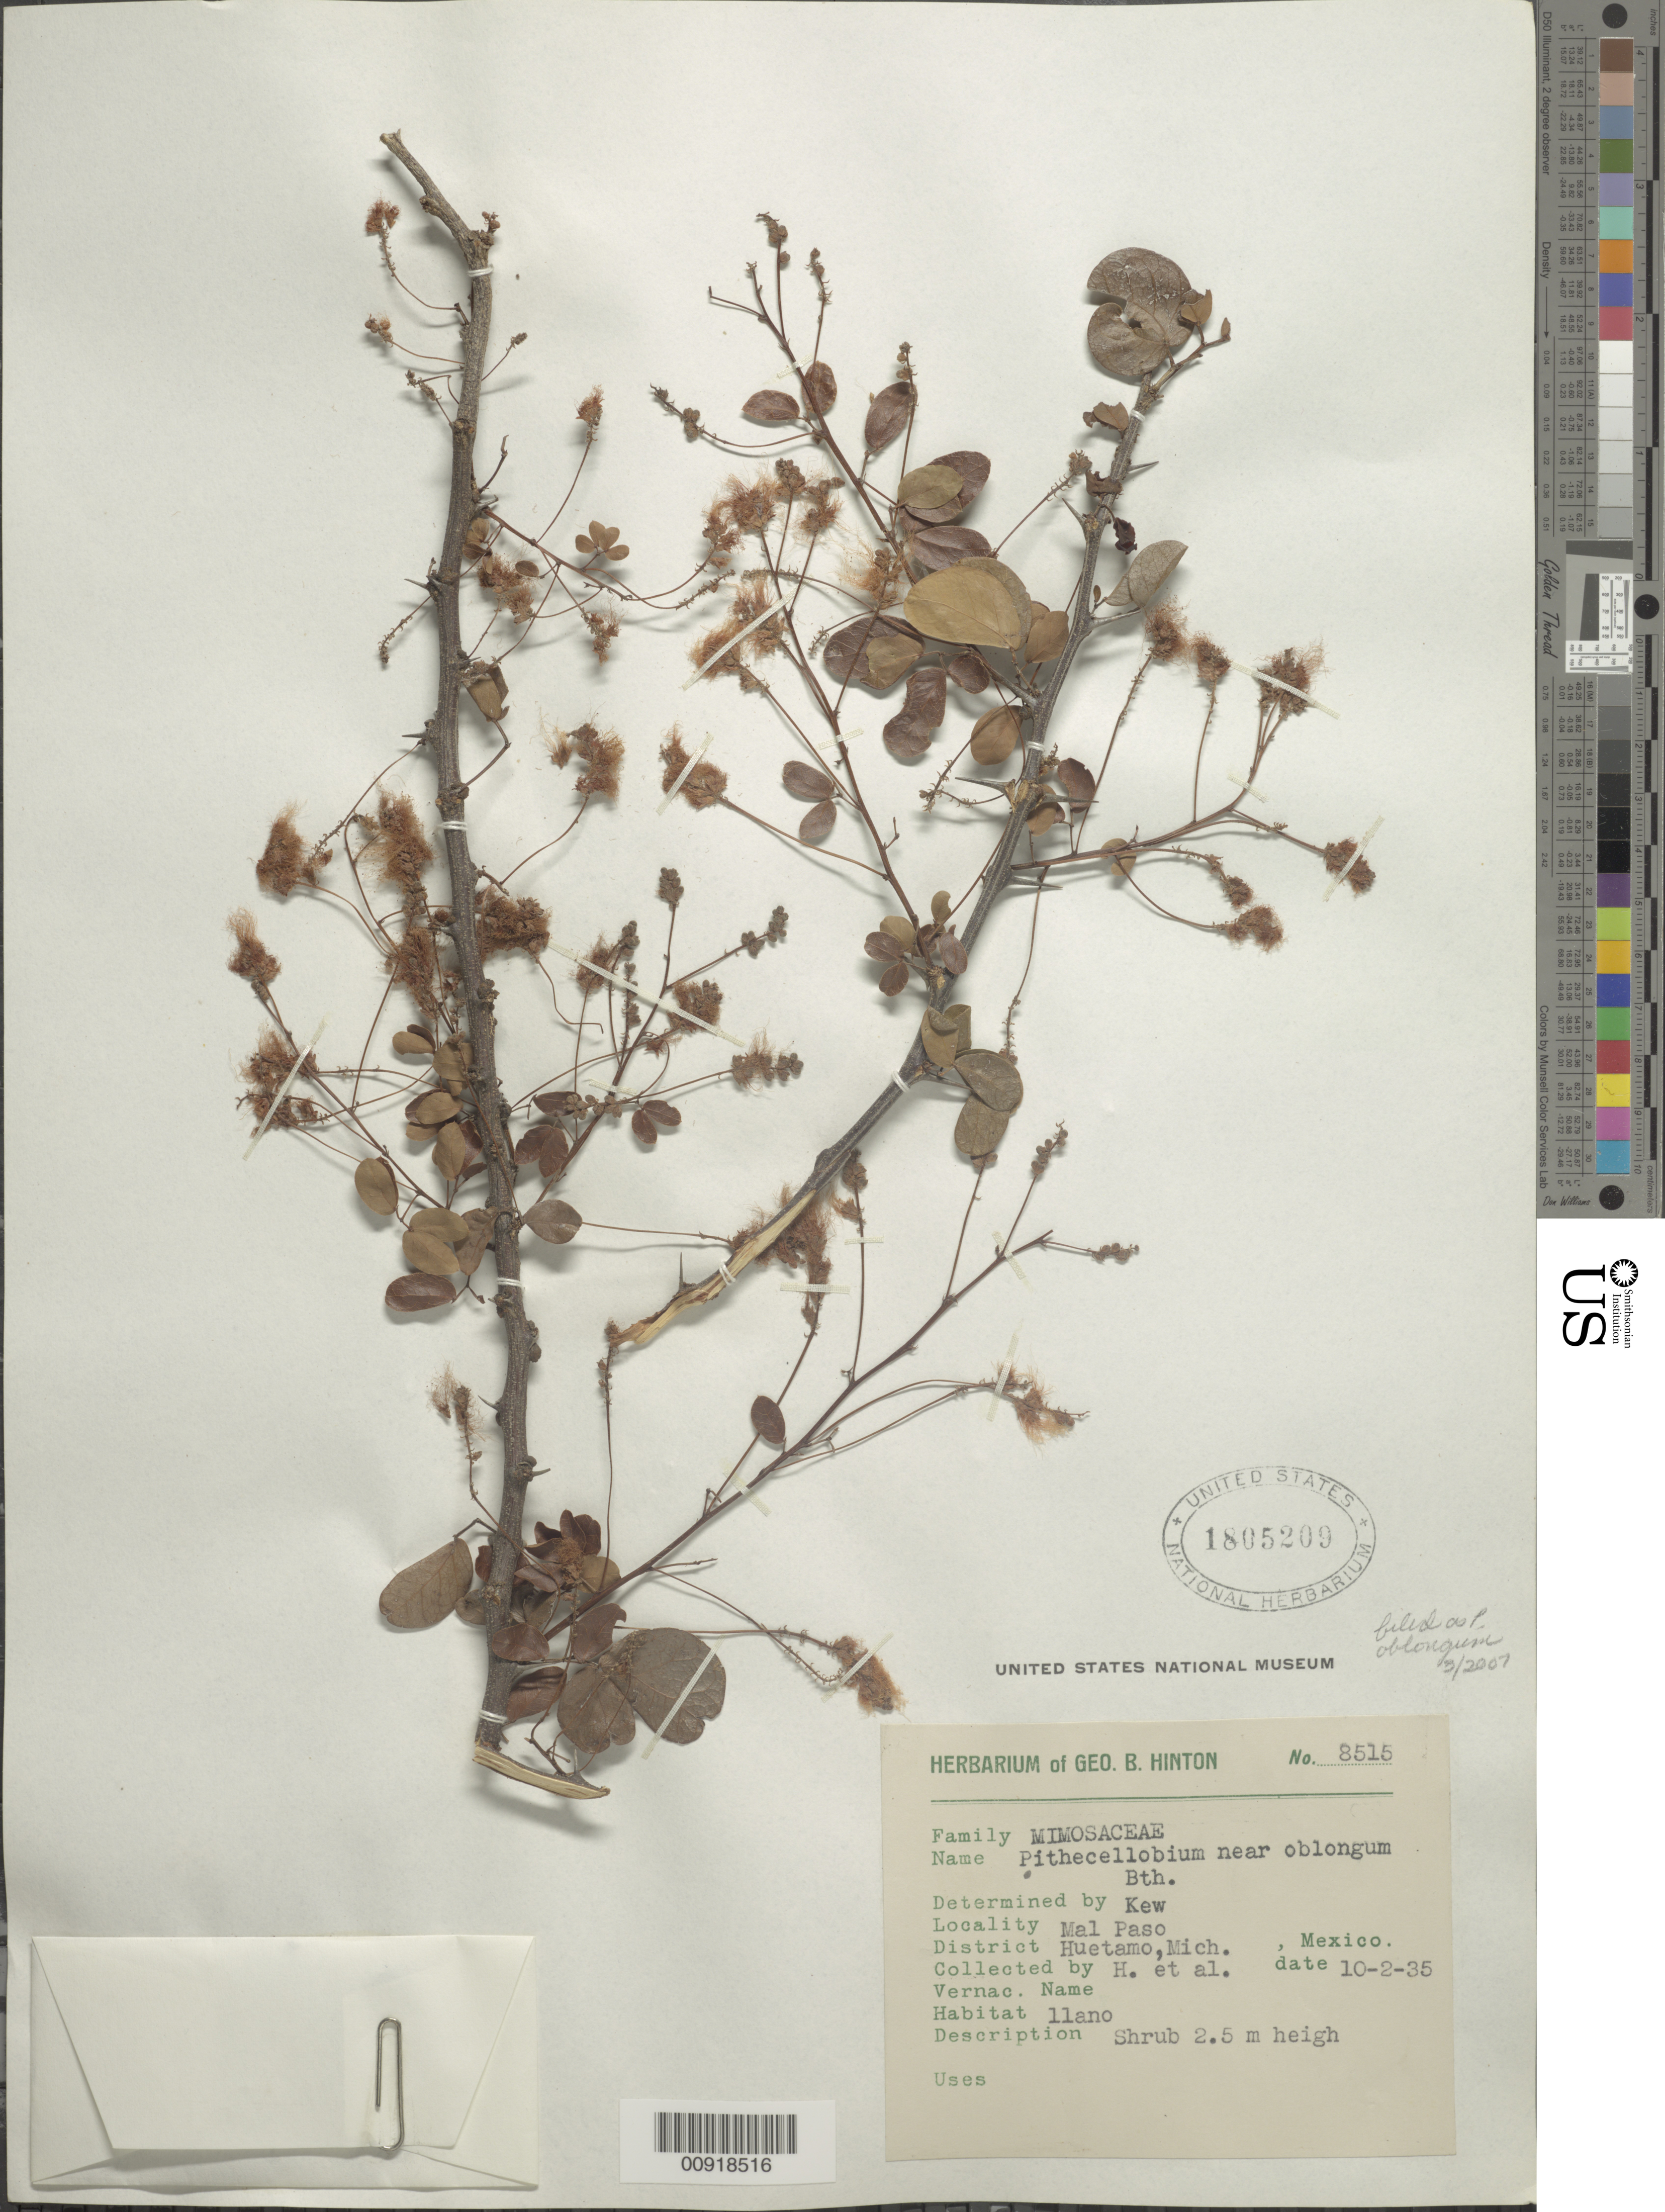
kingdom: Plantae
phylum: Tracheophyta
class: Magnoliopsida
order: Fabales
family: Fabaceae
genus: Pithecellobium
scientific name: Pithecellobium oblongum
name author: Benth.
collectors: G. B. Hinton & et al.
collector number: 8515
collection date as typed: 02 Oct 1935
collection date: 1935-10-02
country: Mexico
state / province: Michoacán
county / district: Huetamo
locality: Mal Paso, District Huetamo, Michoacán.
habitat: Llano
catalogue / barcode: US 1805209